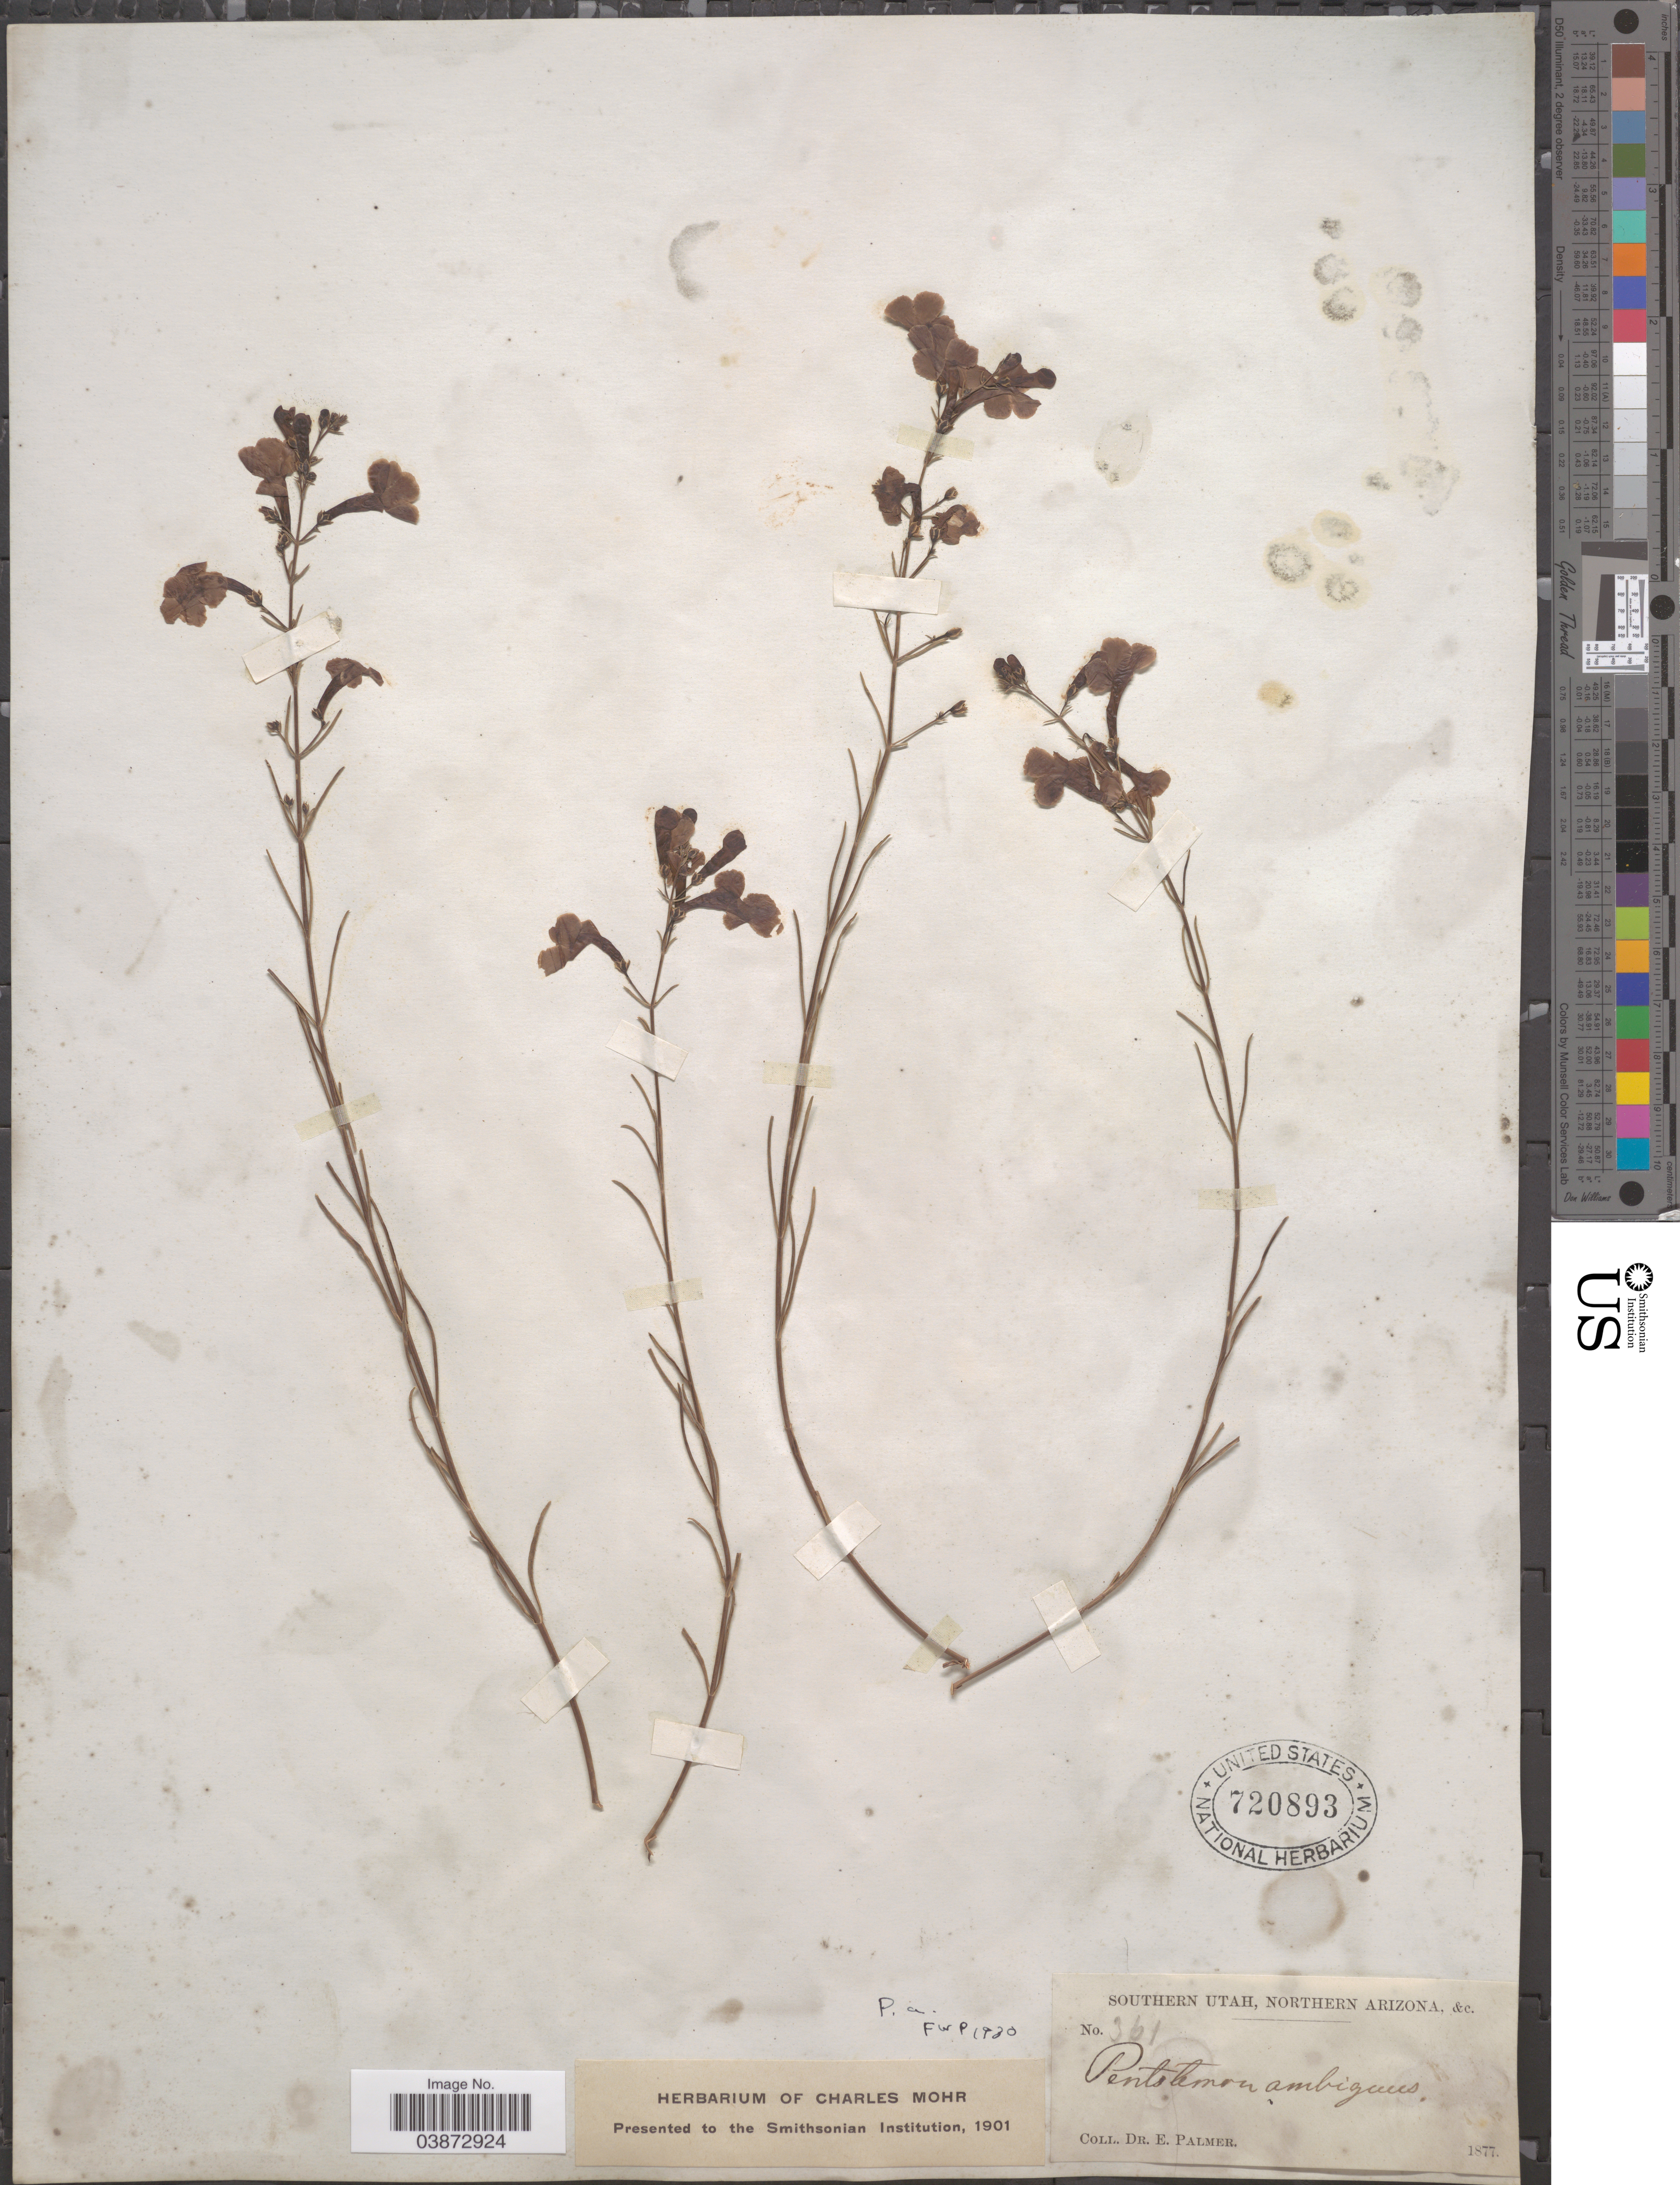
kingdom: Plantae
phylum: Tracheophyta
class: Magnoliopsida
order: Lamiales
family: Plantaginaceae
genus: Penstemon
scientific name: Penstemon ambiguus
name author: Torr.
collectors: E. Palmer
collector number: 361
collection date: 1877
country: United States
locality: Southern Utah, Northern Arizona.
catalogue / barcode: US 720893